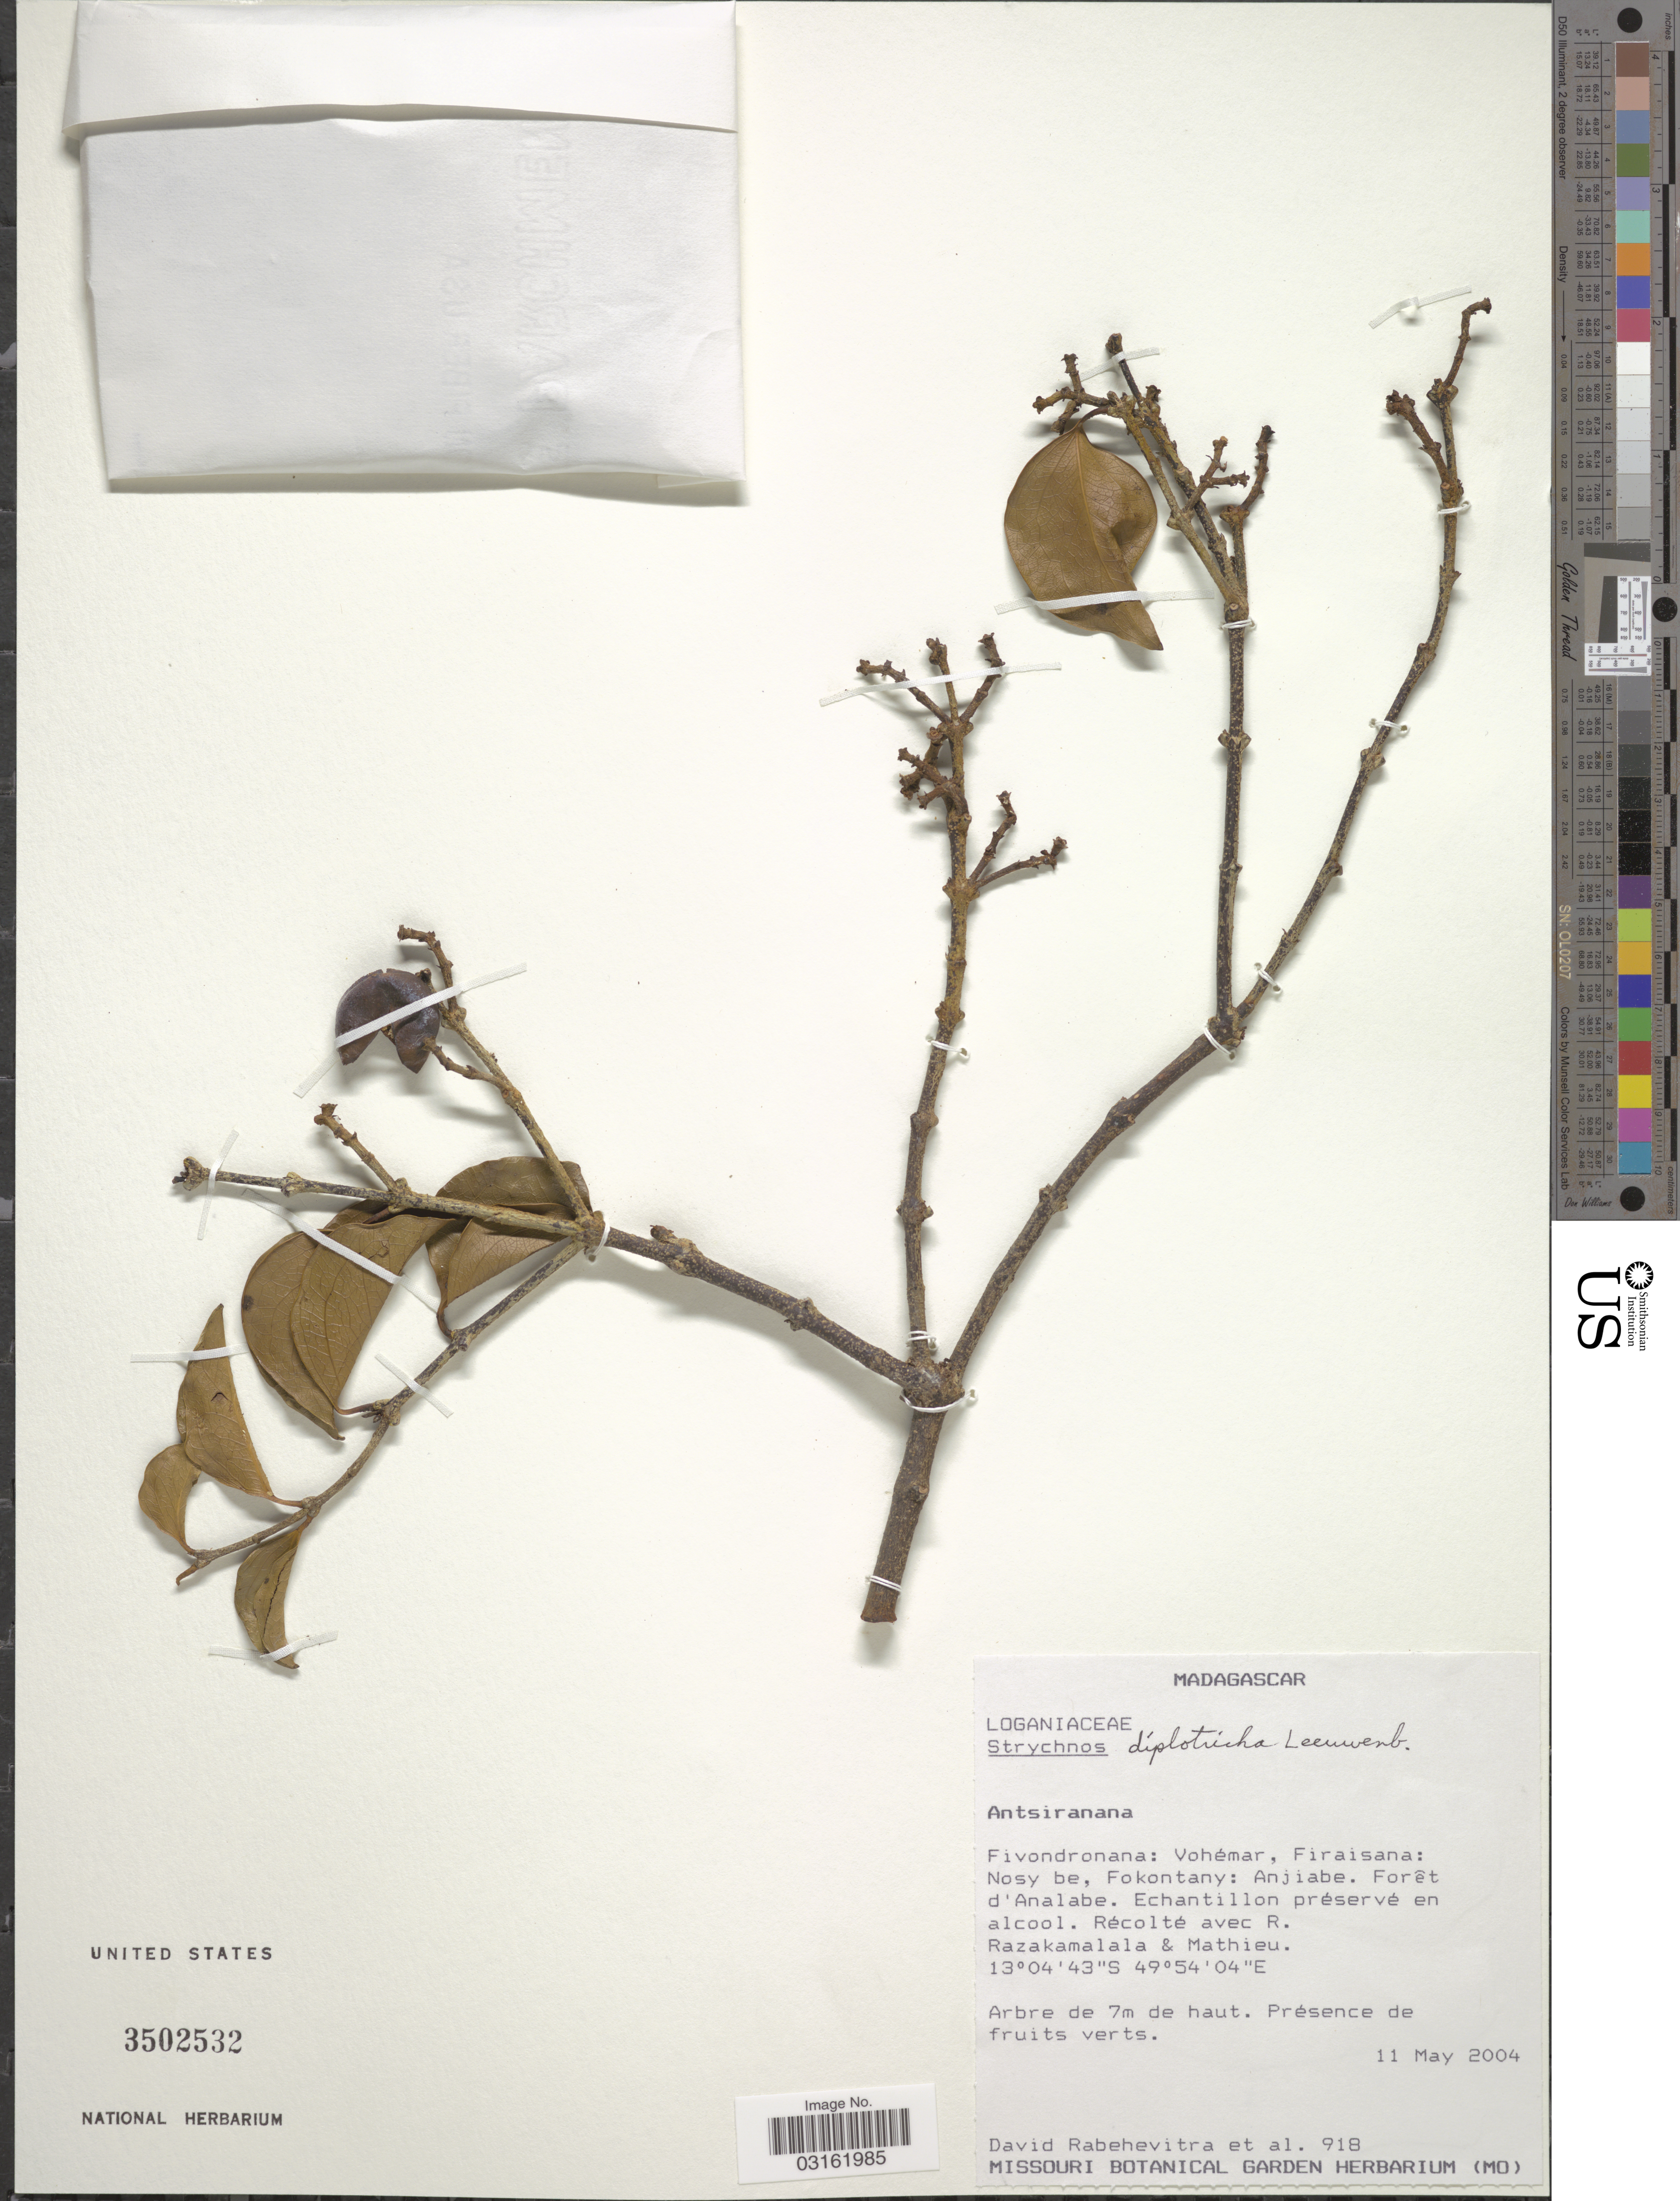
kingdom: Plantae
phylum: Tracheophyta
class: Magnoliopsida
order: Gentianales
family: Loganiaceae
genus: Strychnos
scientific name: Strychnos diplotricha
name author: Leeuwenb.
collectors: D. Rabehevitra, R. Razakamalala & Mathieu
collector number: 918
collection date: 2004-05-11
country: Madagascar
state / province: Sava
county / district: Vohémar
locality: Fivondronana: Vohémar, Firaisana: Nosy be, Fokontany: Anjiabe. Forêt d'Analabe. [INTERPRETTED: Nosibe]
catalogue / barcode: US 3502532